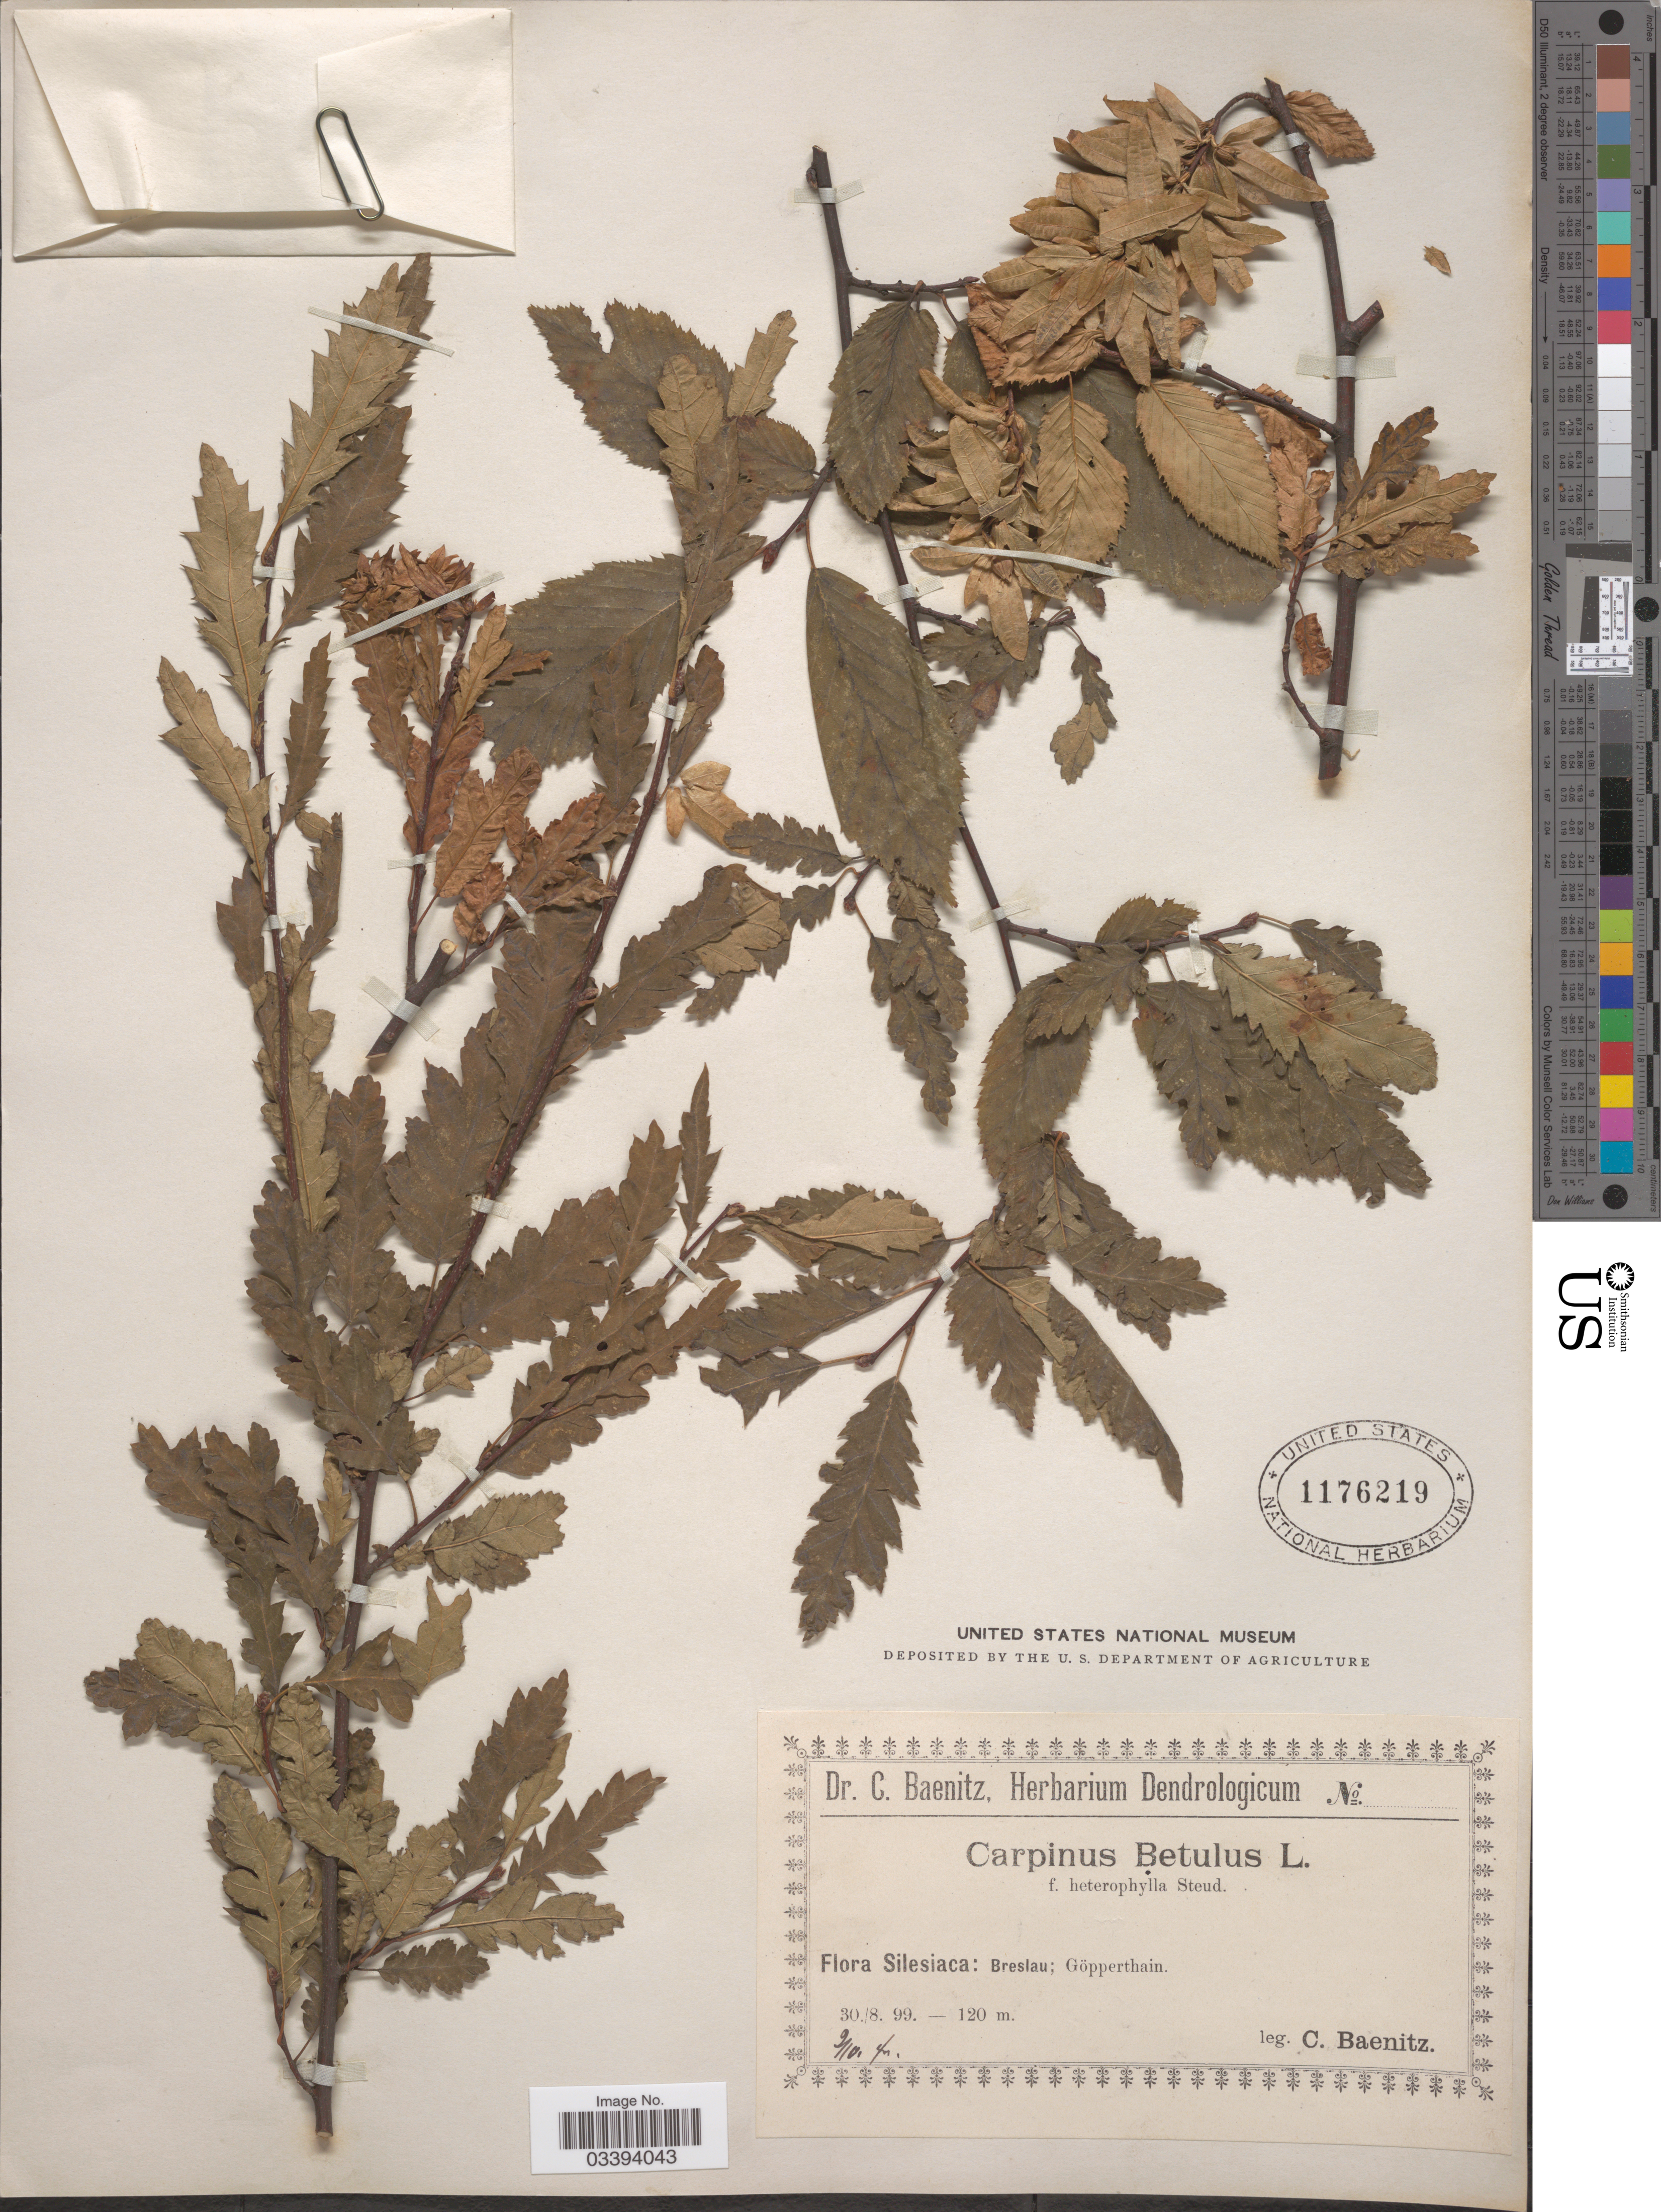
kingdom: Plantae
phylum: Tracheophyta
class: Magnoliopsida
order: Fagales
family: Betulaceae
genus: Carpinus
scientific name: Carpinus betulus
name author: L.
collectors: C. G. Baenitz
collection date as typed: Transcribed d/m/y: 30/8/99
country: Poland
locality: Silesiaca: Breslau; Göpperthain.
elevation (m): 120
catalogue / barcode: US 1176219